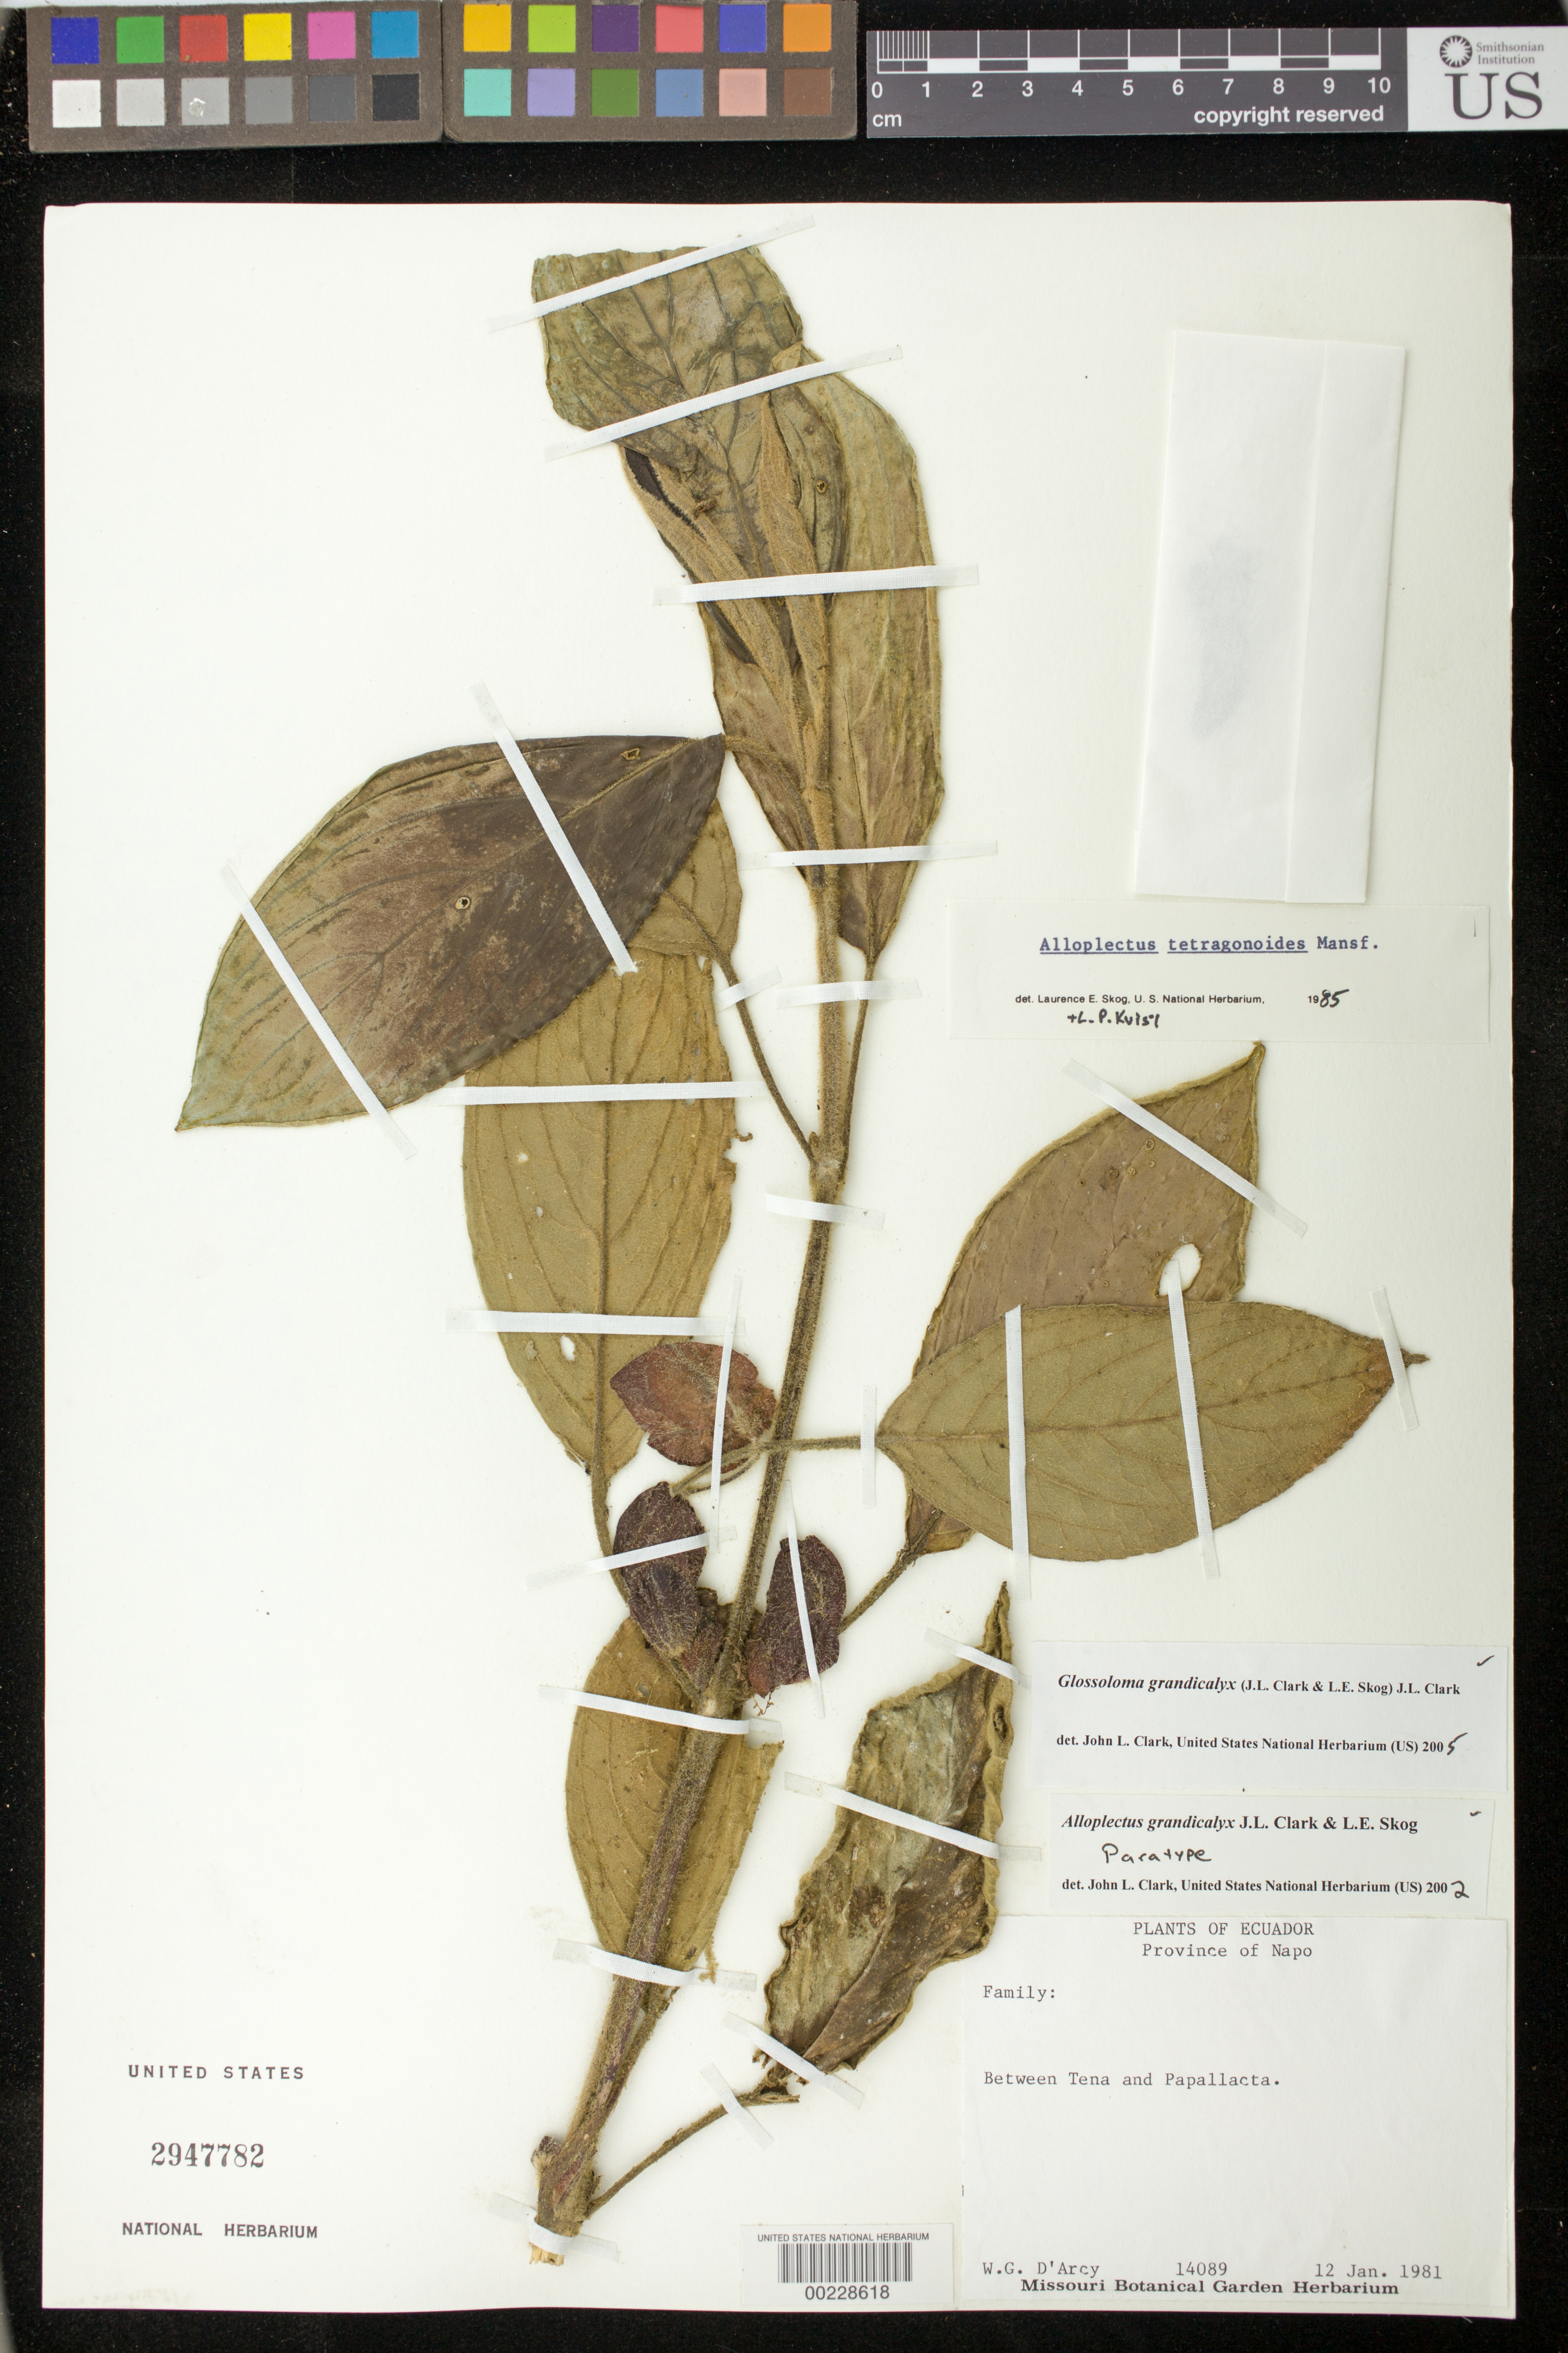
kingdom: Plantae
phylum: Tracheophyta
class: Magnoliopsida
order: Lamiales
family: Gesneriaceae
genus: Glossoloma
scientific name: Glossoloma grandicalyx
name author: (J.L. Clark & L.E. Skog) J.L. Clark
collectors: W. G. D'Arcy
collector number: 14089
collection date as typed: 12 Jan 1981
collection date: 1981-01-12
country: Ecuador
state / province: Napo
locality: Between Tena and Papallacta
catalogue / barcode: US 2947782